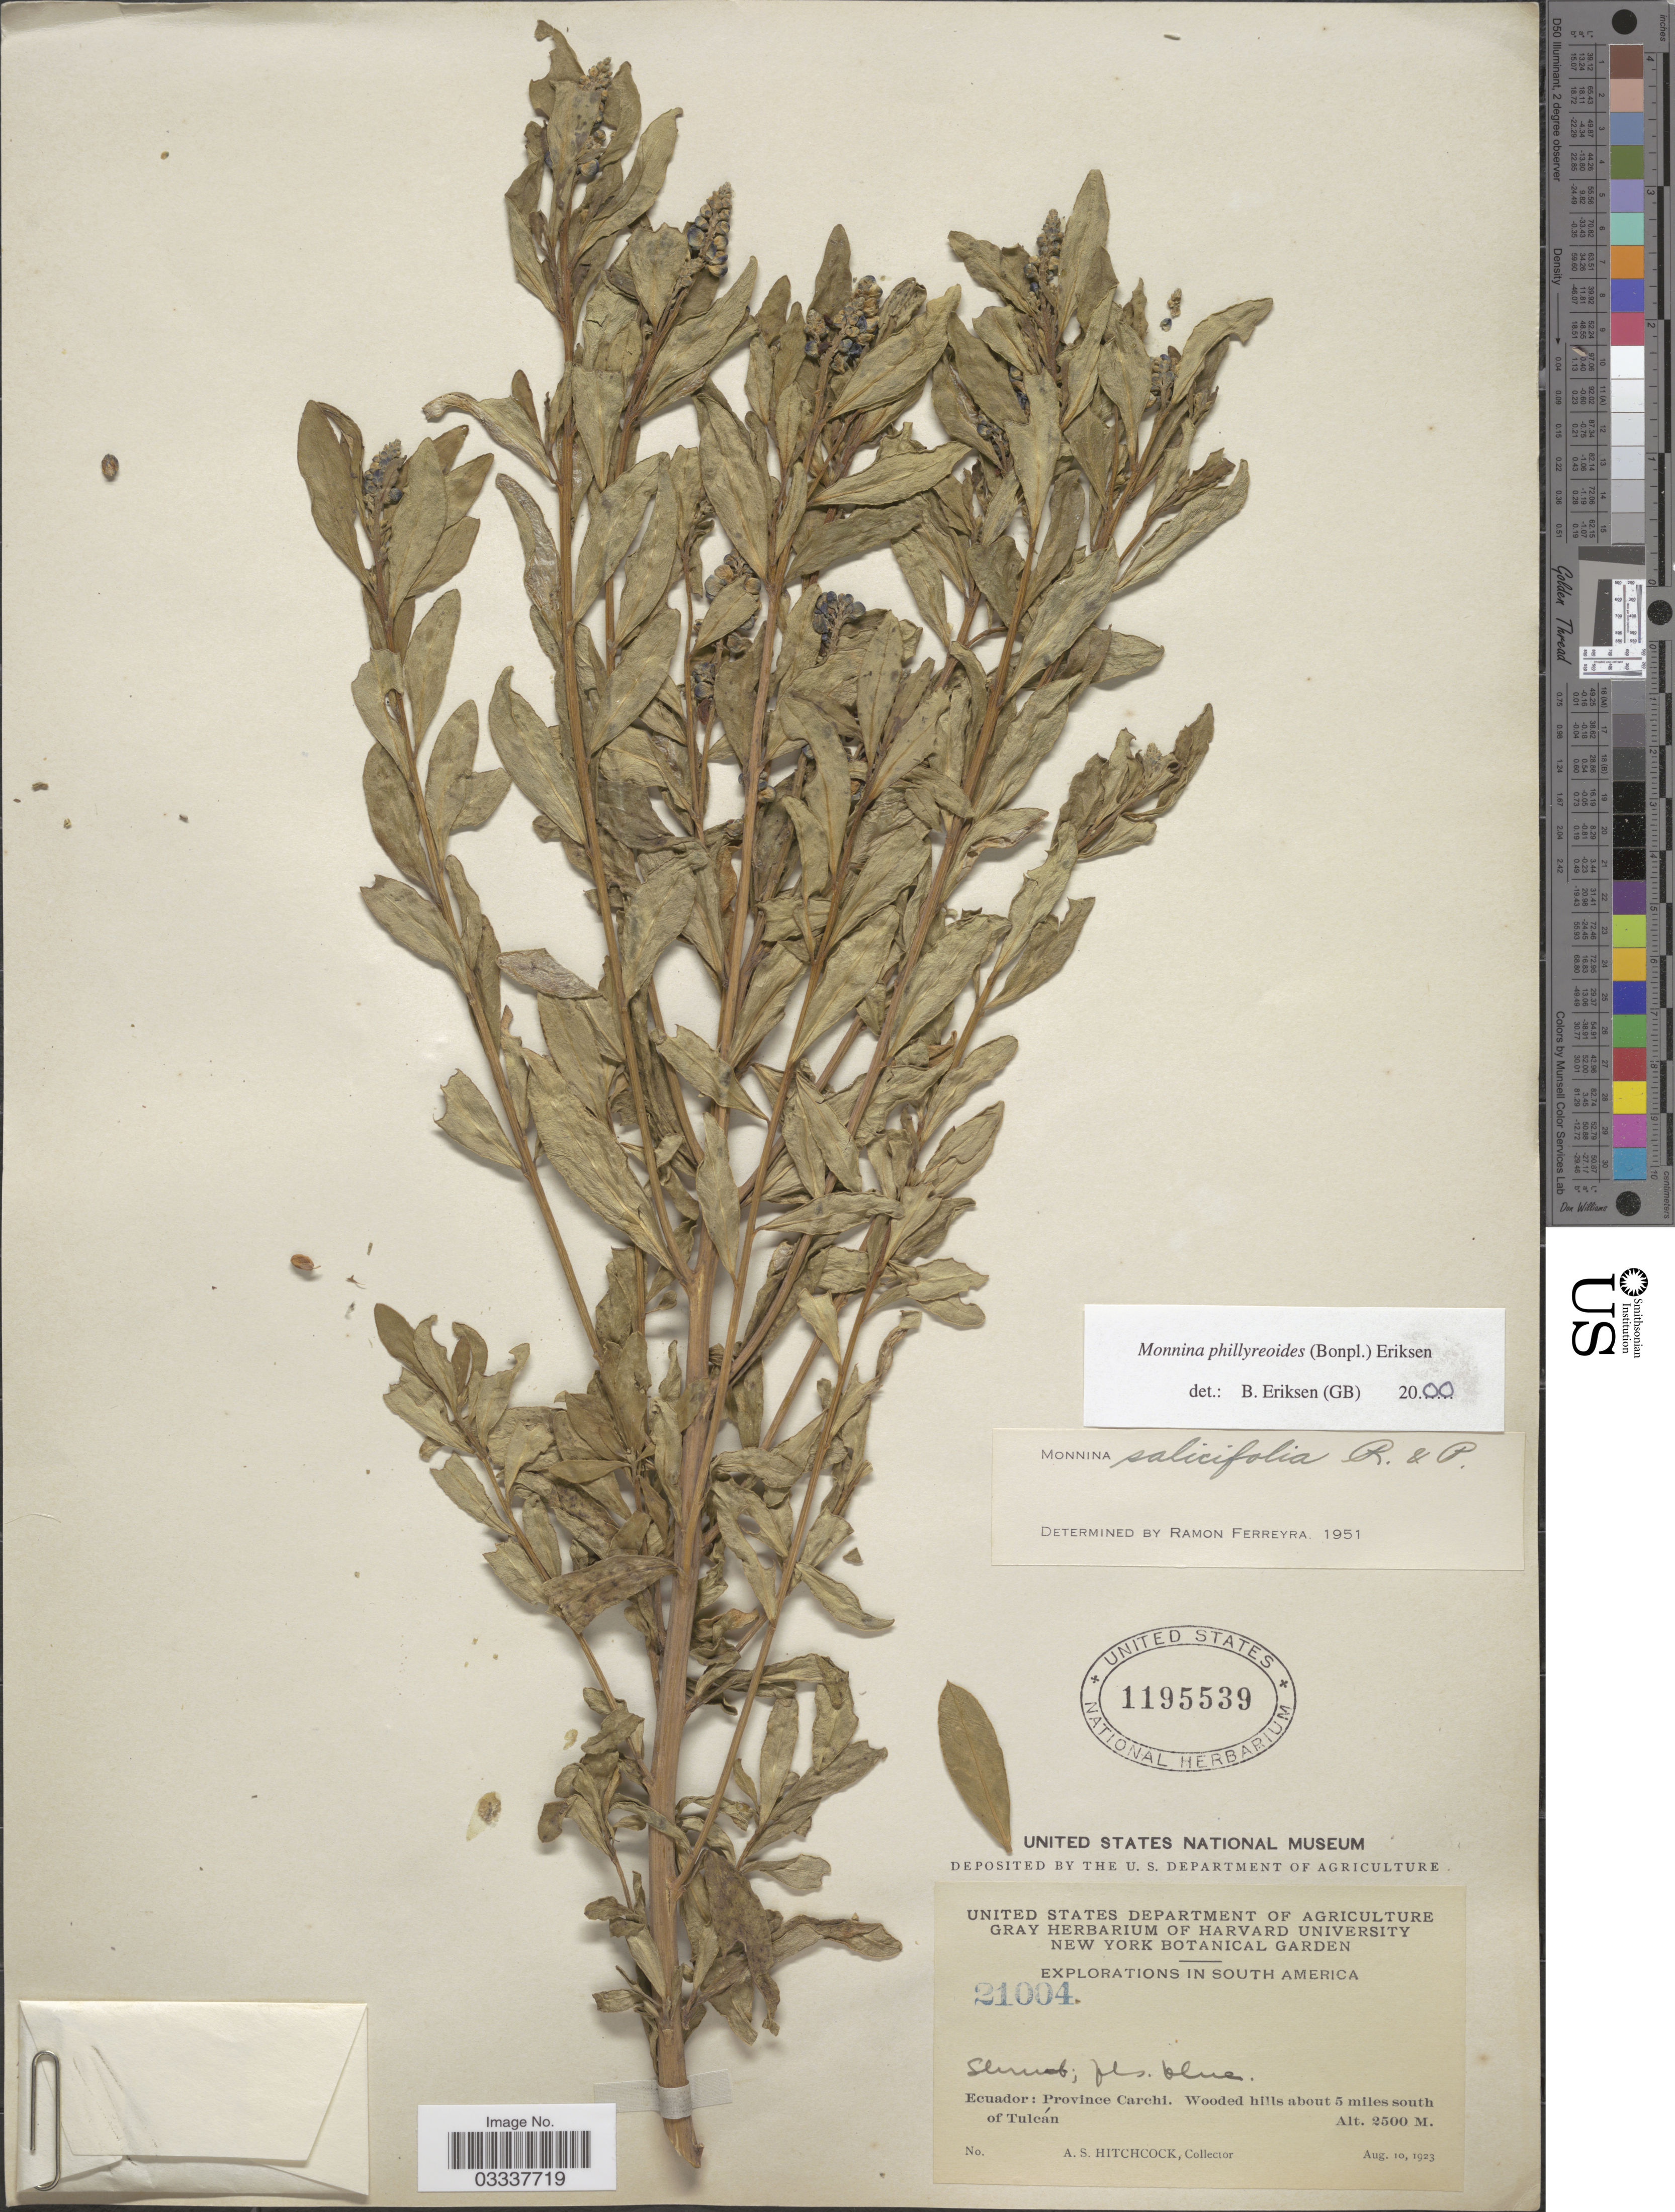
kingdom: Plantae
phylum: Tracheophyta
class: Magnoliopsida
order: Fabales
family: Polygalaceae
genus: Monnina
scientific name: Monnina phillyreoides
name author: (Bonpl.) B. Eriksen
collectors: A. S. Hitchcock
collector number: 21004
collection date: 1923-08-10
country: Ecuador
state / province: Carchi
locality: Wooded hills about 5 miles south of Tulcán.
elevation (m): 2500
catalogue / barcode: US 1195539